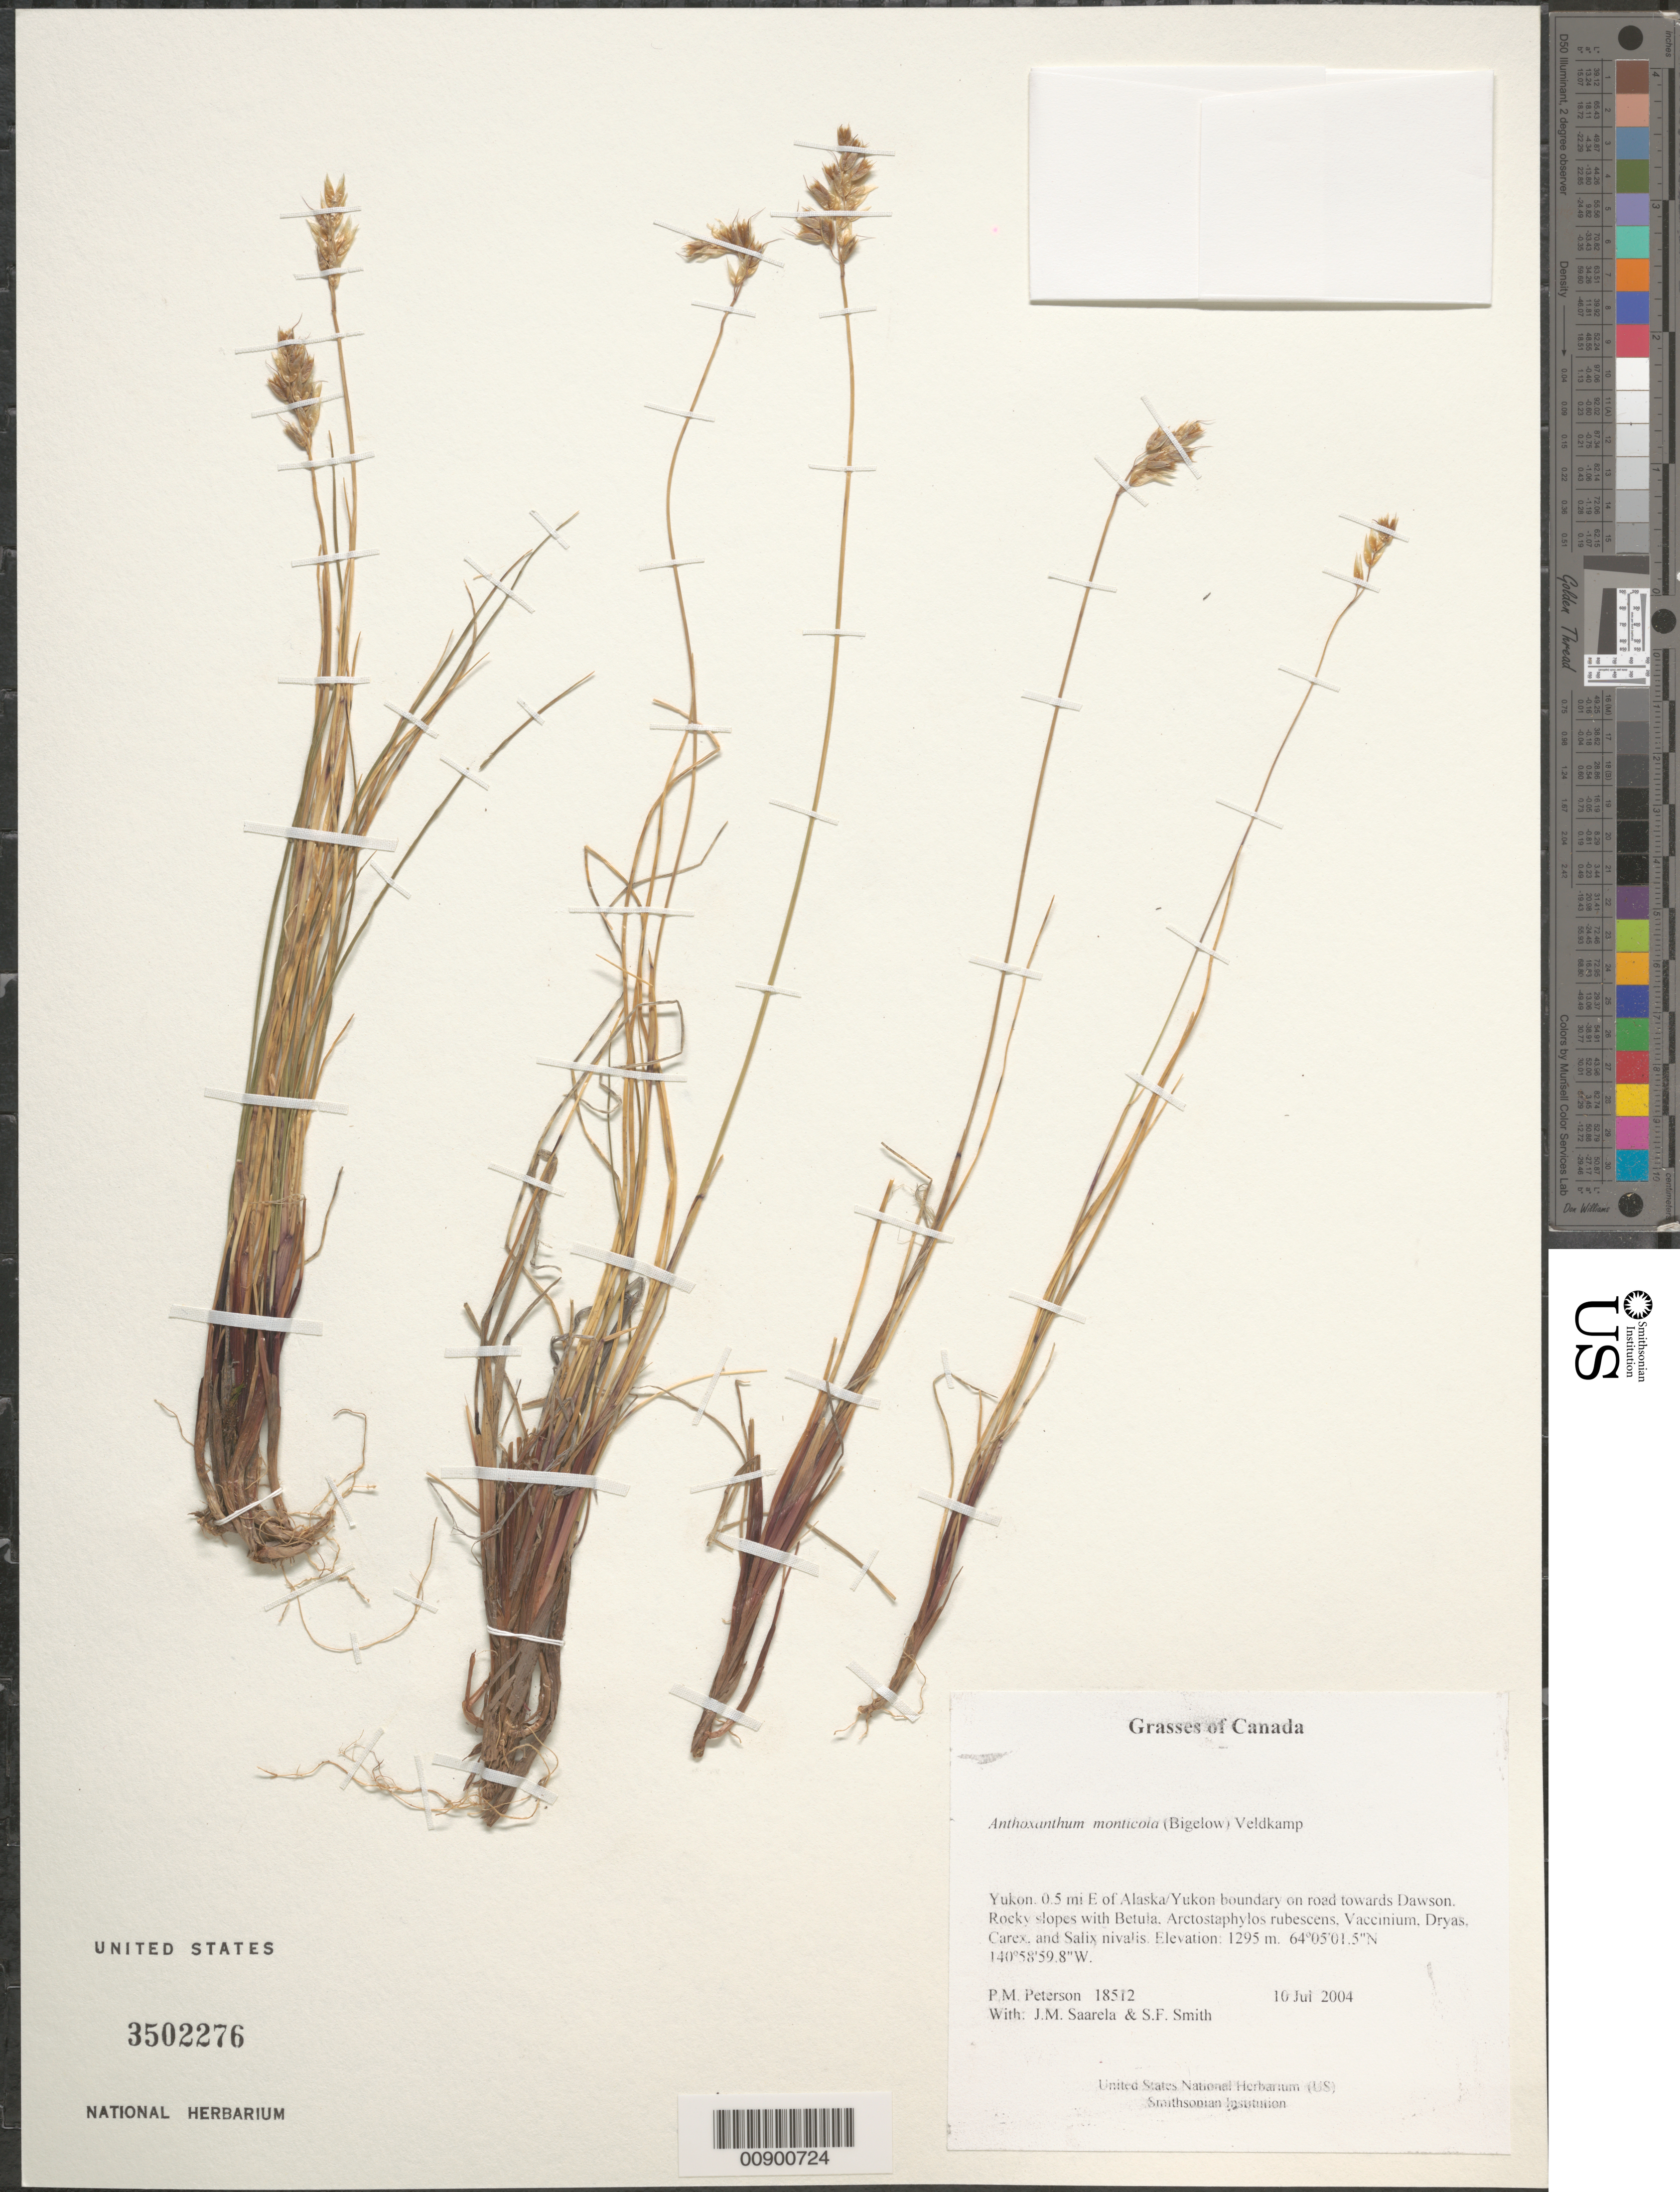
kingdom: Plantae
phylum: Tracheophyta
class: Liliopsida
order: Poales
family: Poaceae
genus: Anthoxanthum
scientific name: Anthoxanthum monticola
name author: (Bigelow) Veldkamp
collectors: P. M. Peterson, J. Saarela & S.F. Smith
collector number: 18512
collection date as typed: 10 Jul 2004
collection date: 2004-07-10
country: Canada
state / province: Yukon Territory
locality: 0.5 mi E of Alaska/Yukon boundary on road towards Dawson. Rocky slopes with Betula, Arctostaphylos rubescens, Vaccinium, Dryas, Carex, and Salix nivalis.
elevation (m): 1295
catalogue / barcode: US 3502276